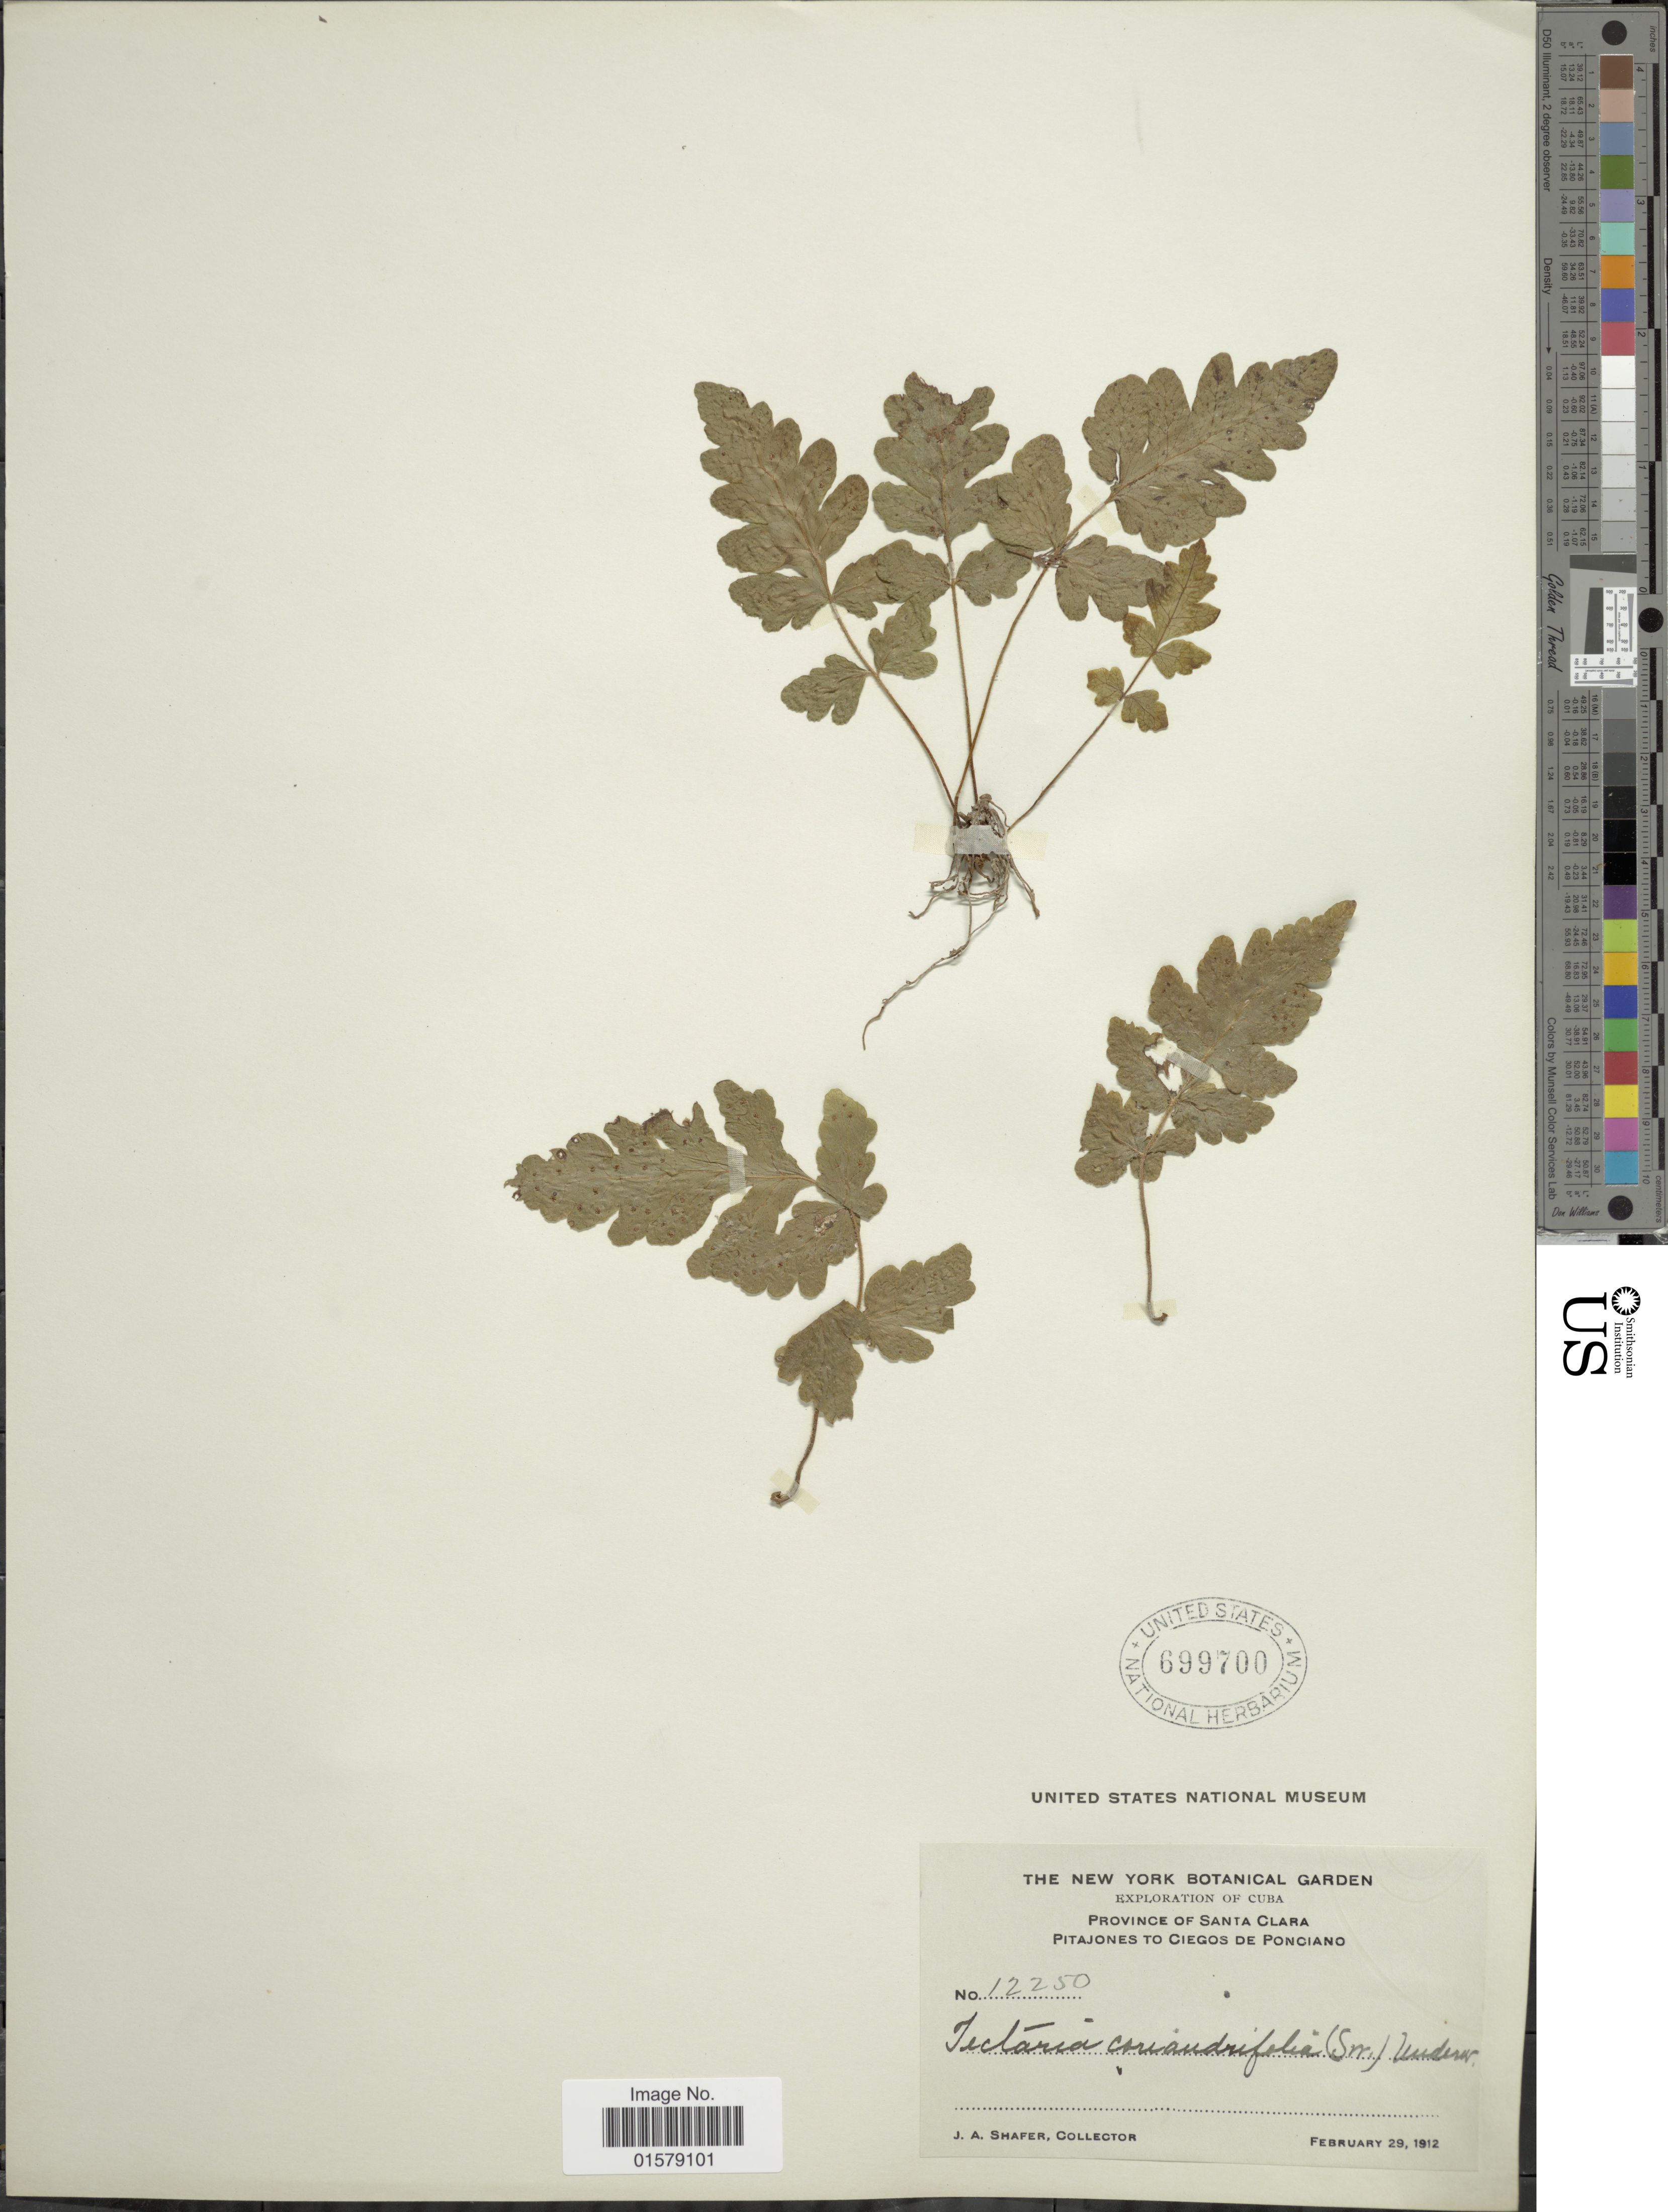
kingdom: Plantae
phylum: Tracheophyta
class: Polypodiopsida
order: Polypodiales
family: Tectariaceae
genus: Tectaria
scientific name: Tectaria coriandrifolia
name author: Underw.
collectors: J. A. Shafer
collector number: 12250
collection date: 1912-02-29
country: Cuba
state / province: Las Villas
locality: Province of Santa Clara, Pitajones to Ciego de Ponciano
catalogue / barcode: US 699700